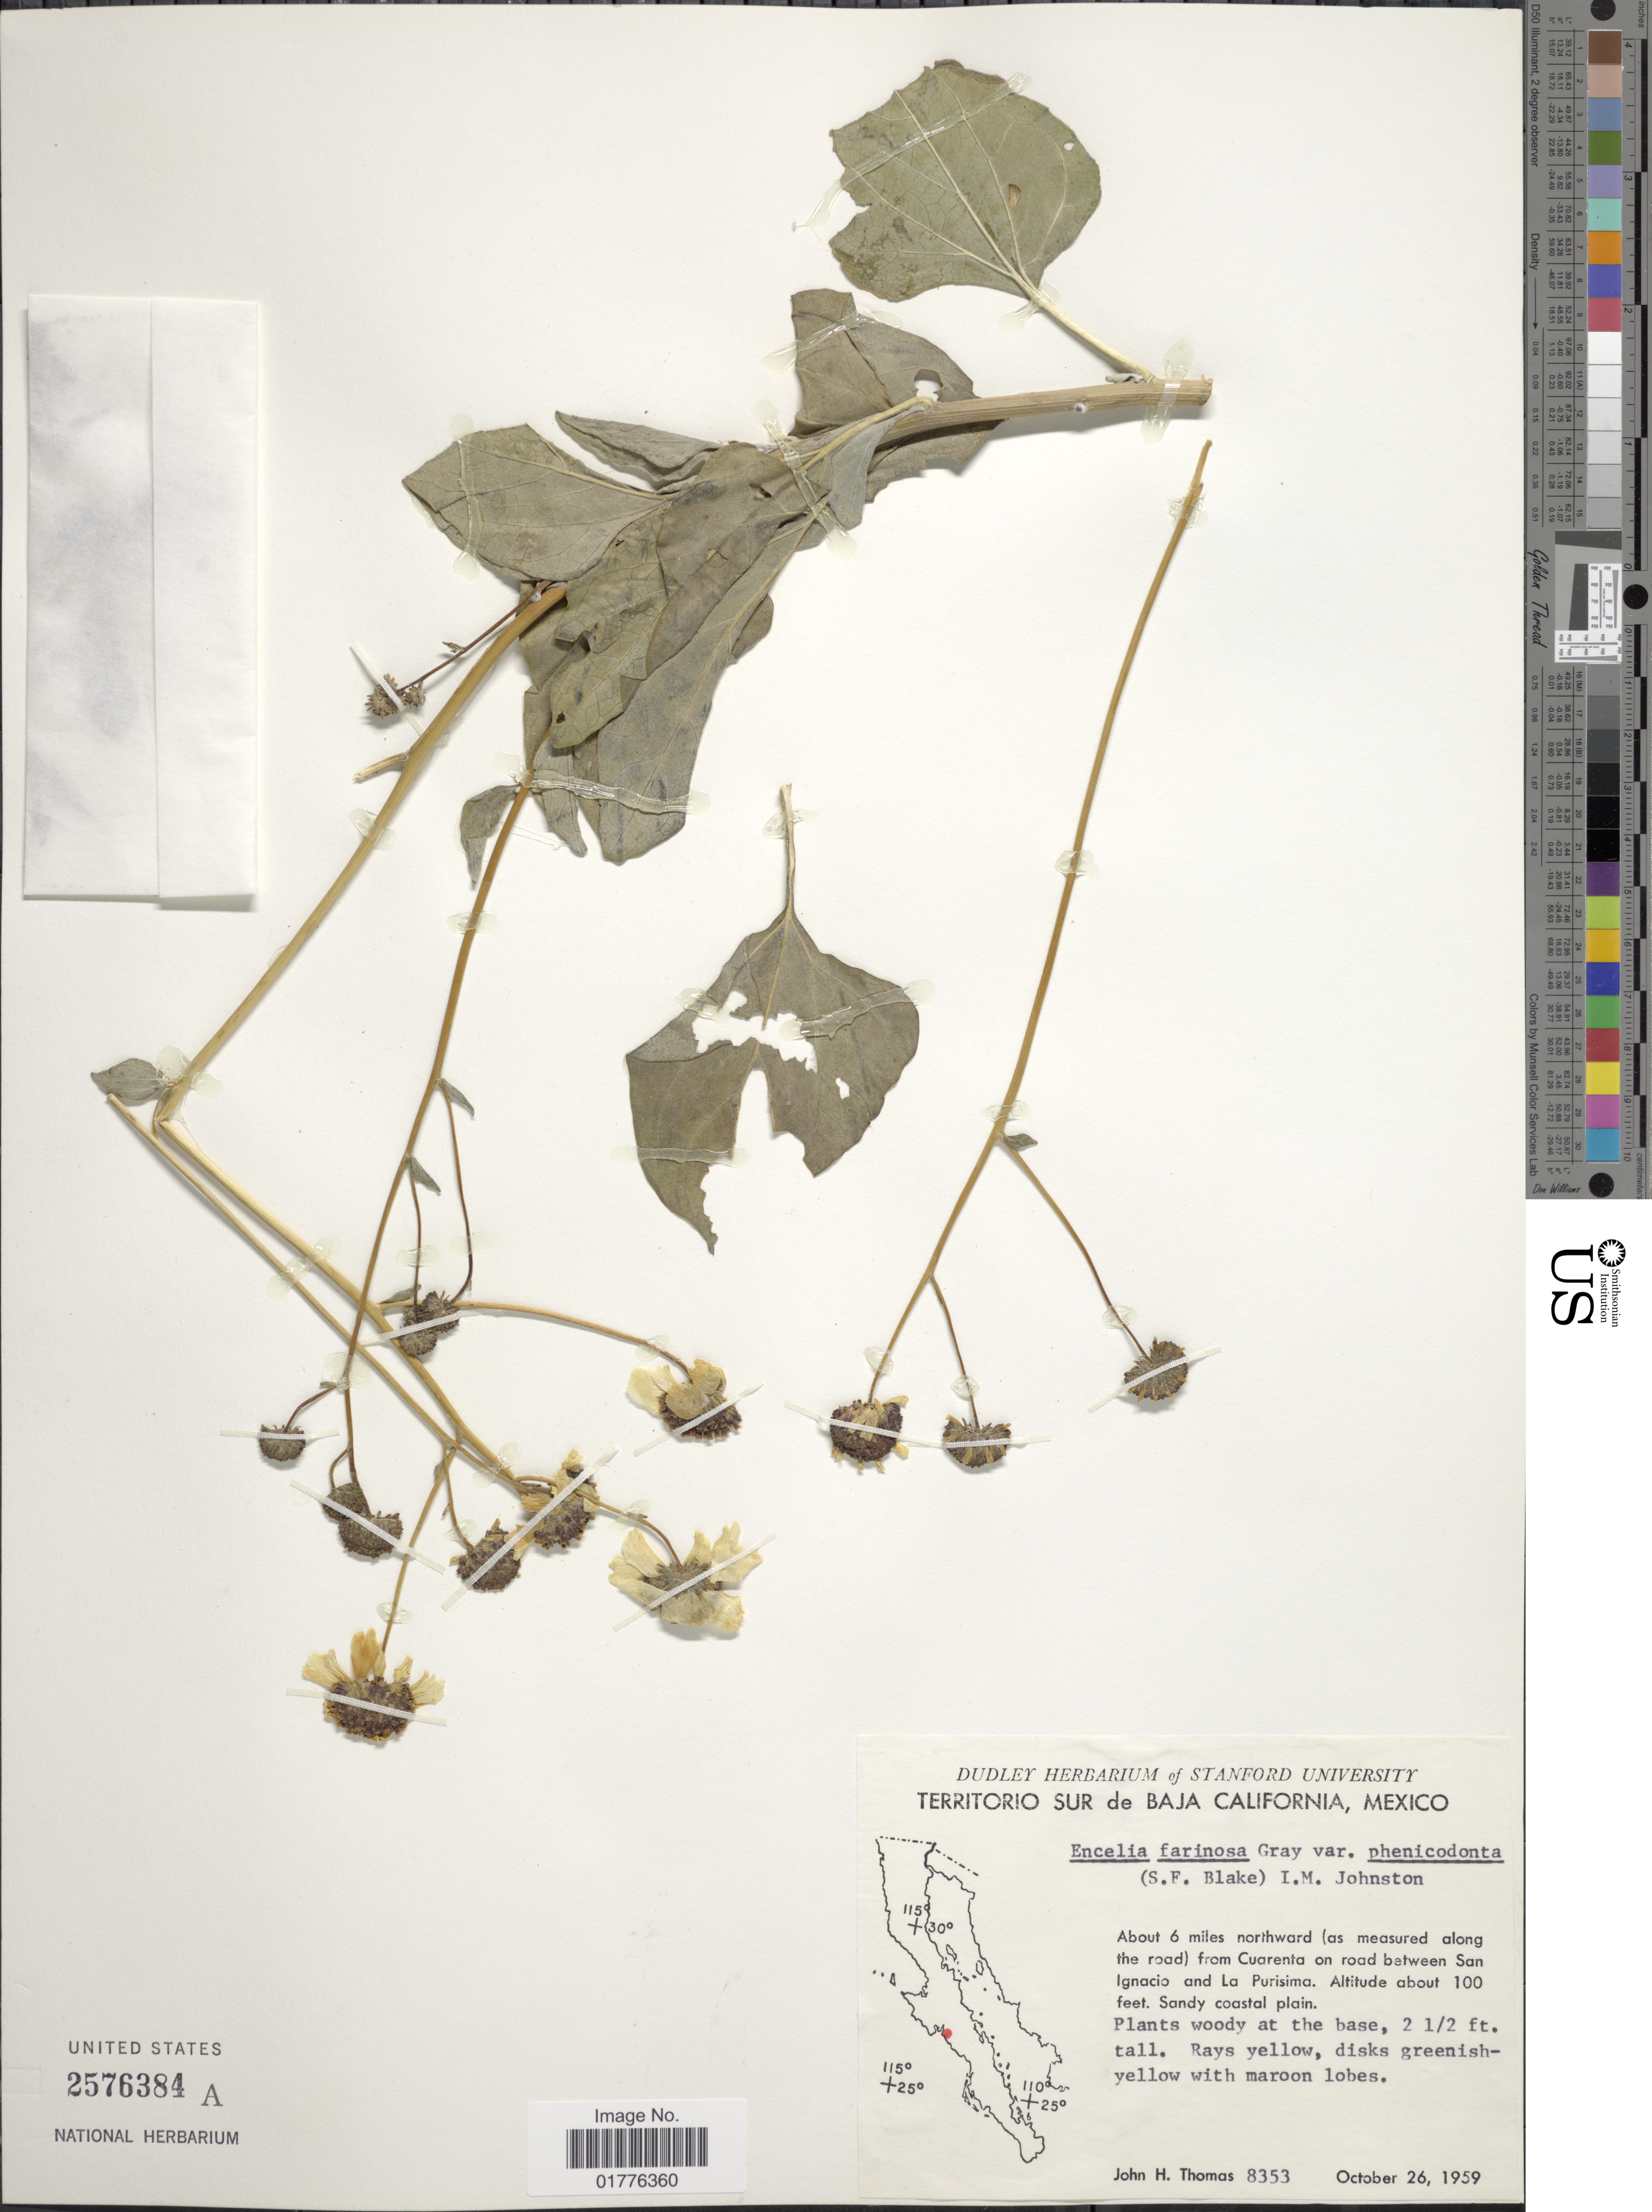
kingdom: Plantae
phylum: Tracheophyta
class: Magnoliopsida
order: Asterales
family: Asteraceae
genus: Encelia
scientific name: Encelia farinosa f. phenicodonta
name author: S.F. Blake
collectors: J. H. Thomas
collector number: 8353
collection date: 1959-10-26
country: Mexico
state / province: Baja California Sur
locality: About 6 miles northward (as measured along the road) from Cuarenta on road between San Ignacio and La Purisima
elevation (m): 30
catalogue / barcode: US 2576384A